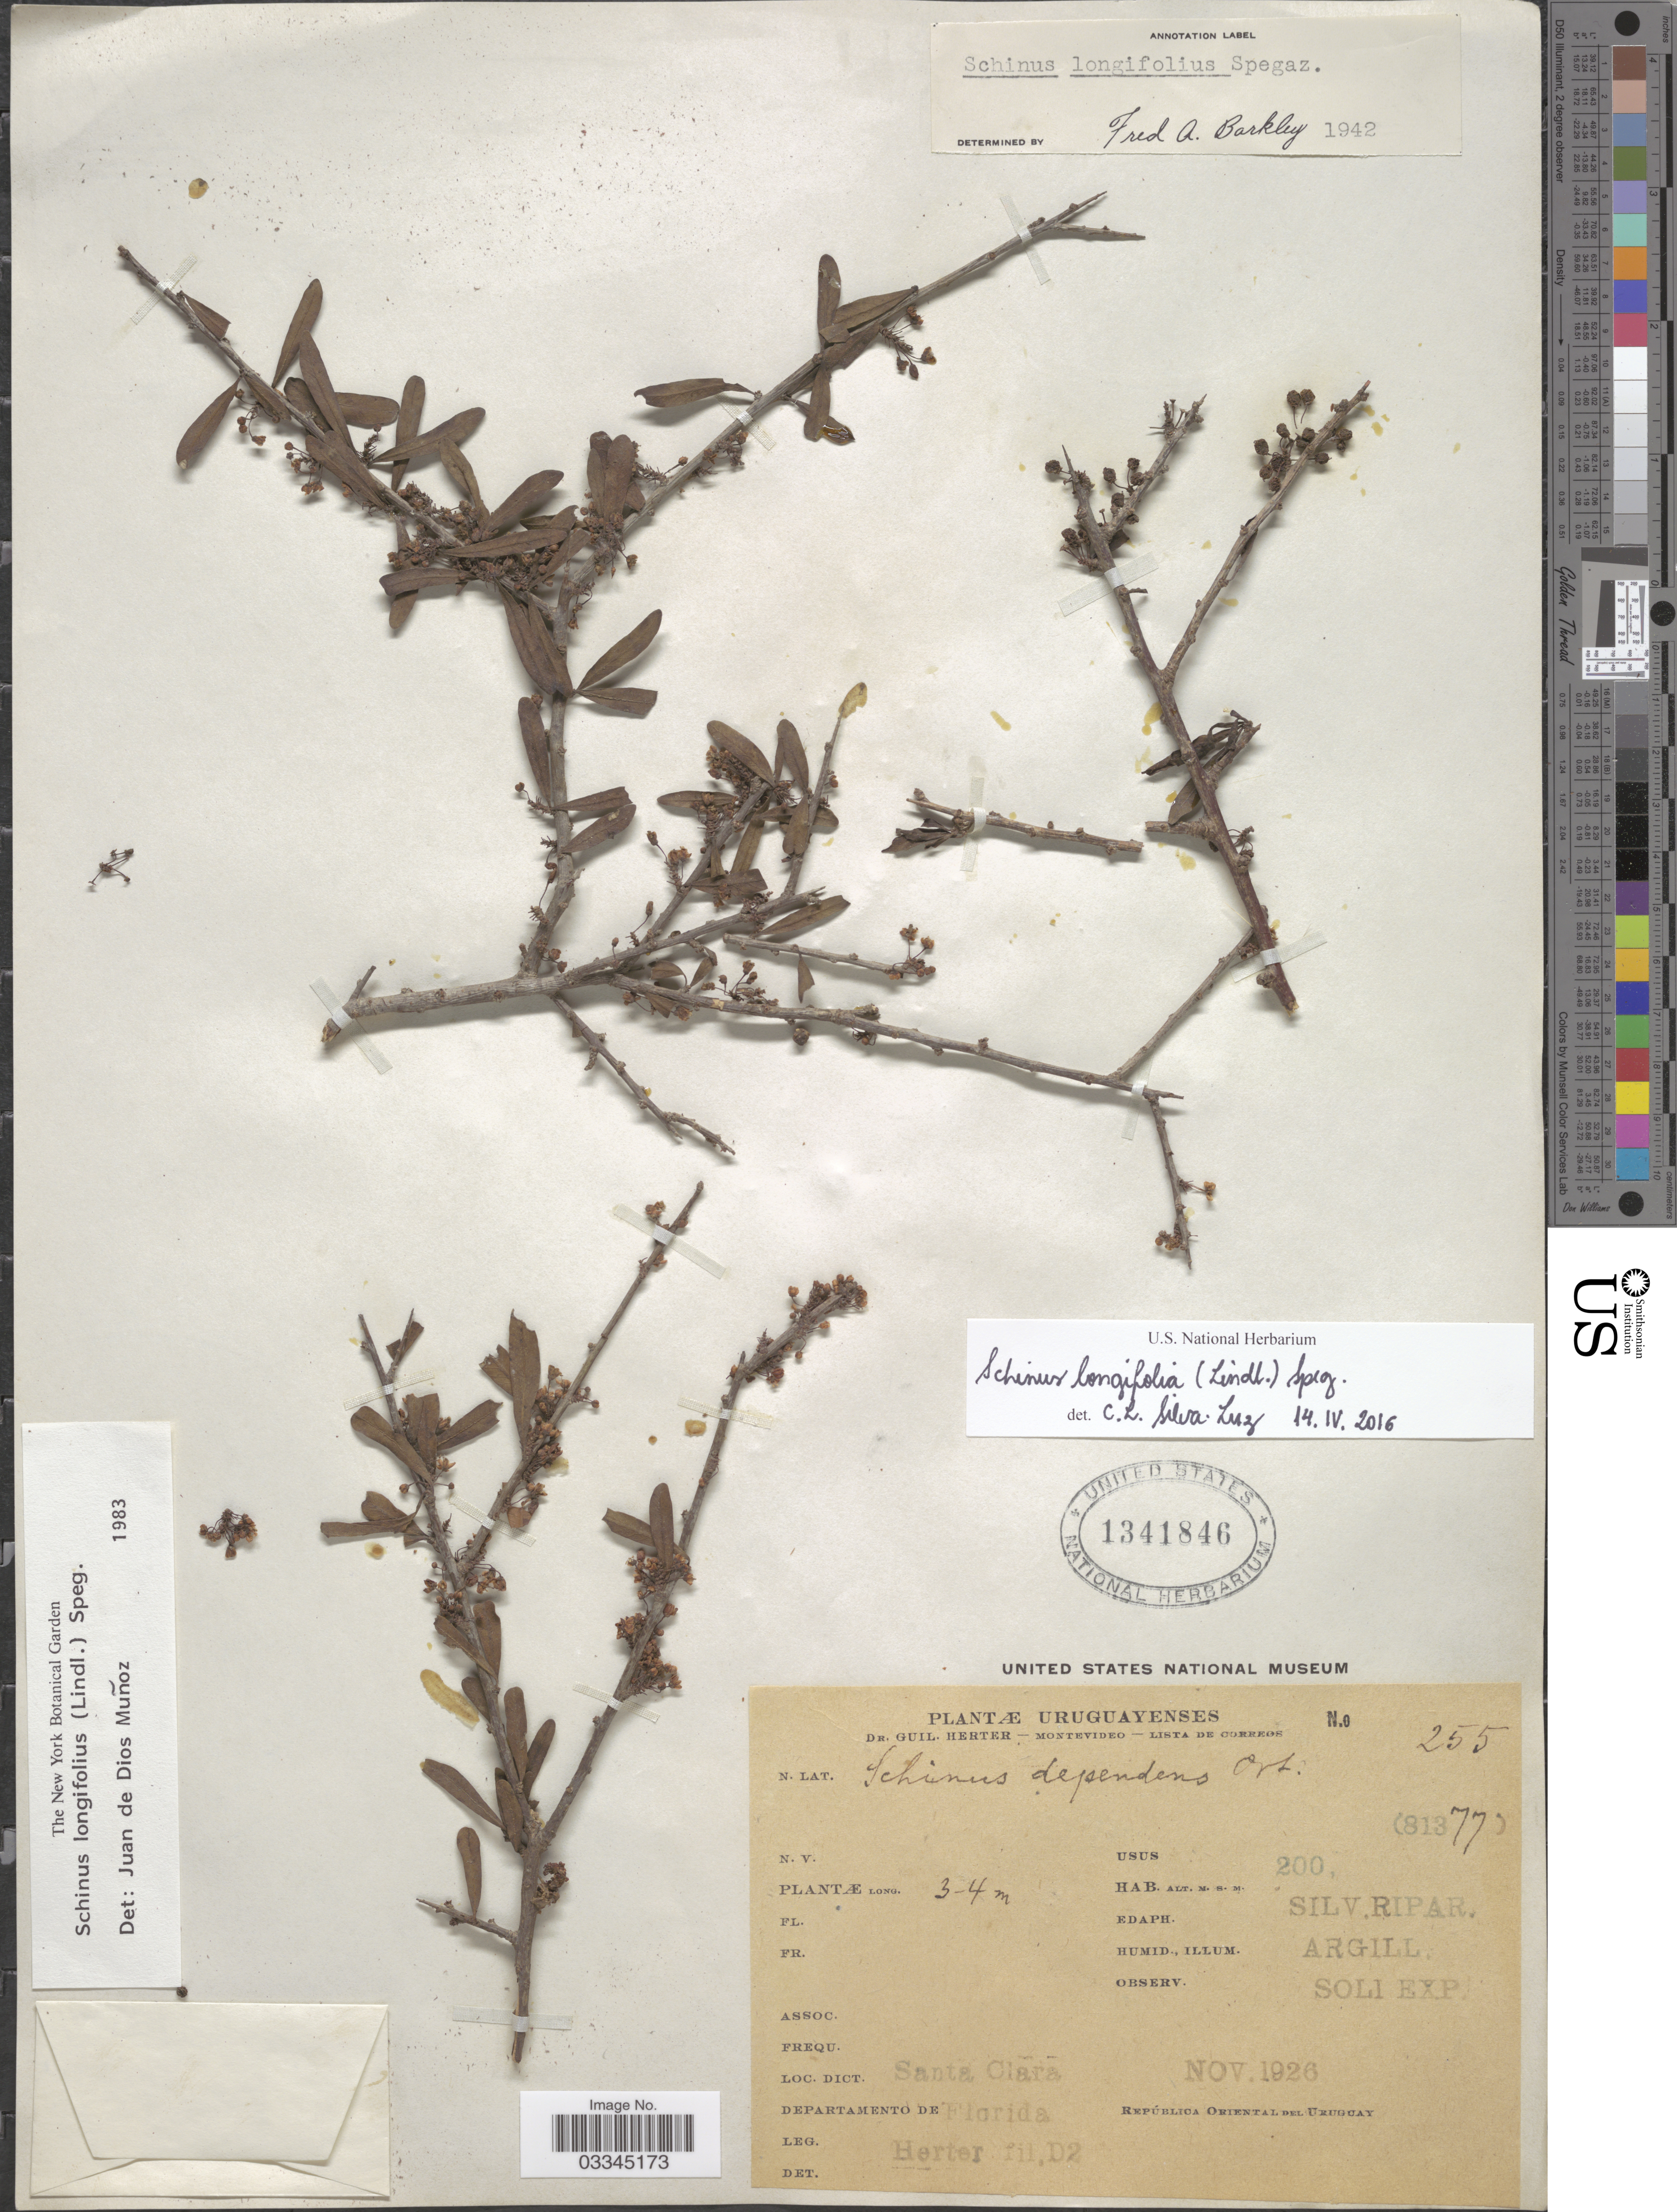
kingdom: Plantae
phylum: Tracheophyta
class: Magnoliopsida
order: Sapindales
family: Anacardiaceae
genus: Schinus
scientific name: Schinus longifolia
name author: (Lindl.) Speg.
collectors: G. Herter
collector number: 255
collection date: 1926-11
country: Uruguay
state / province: Florida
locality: Santa Clara, Departamento de Florida.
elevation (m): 200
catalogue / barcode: US 1341846